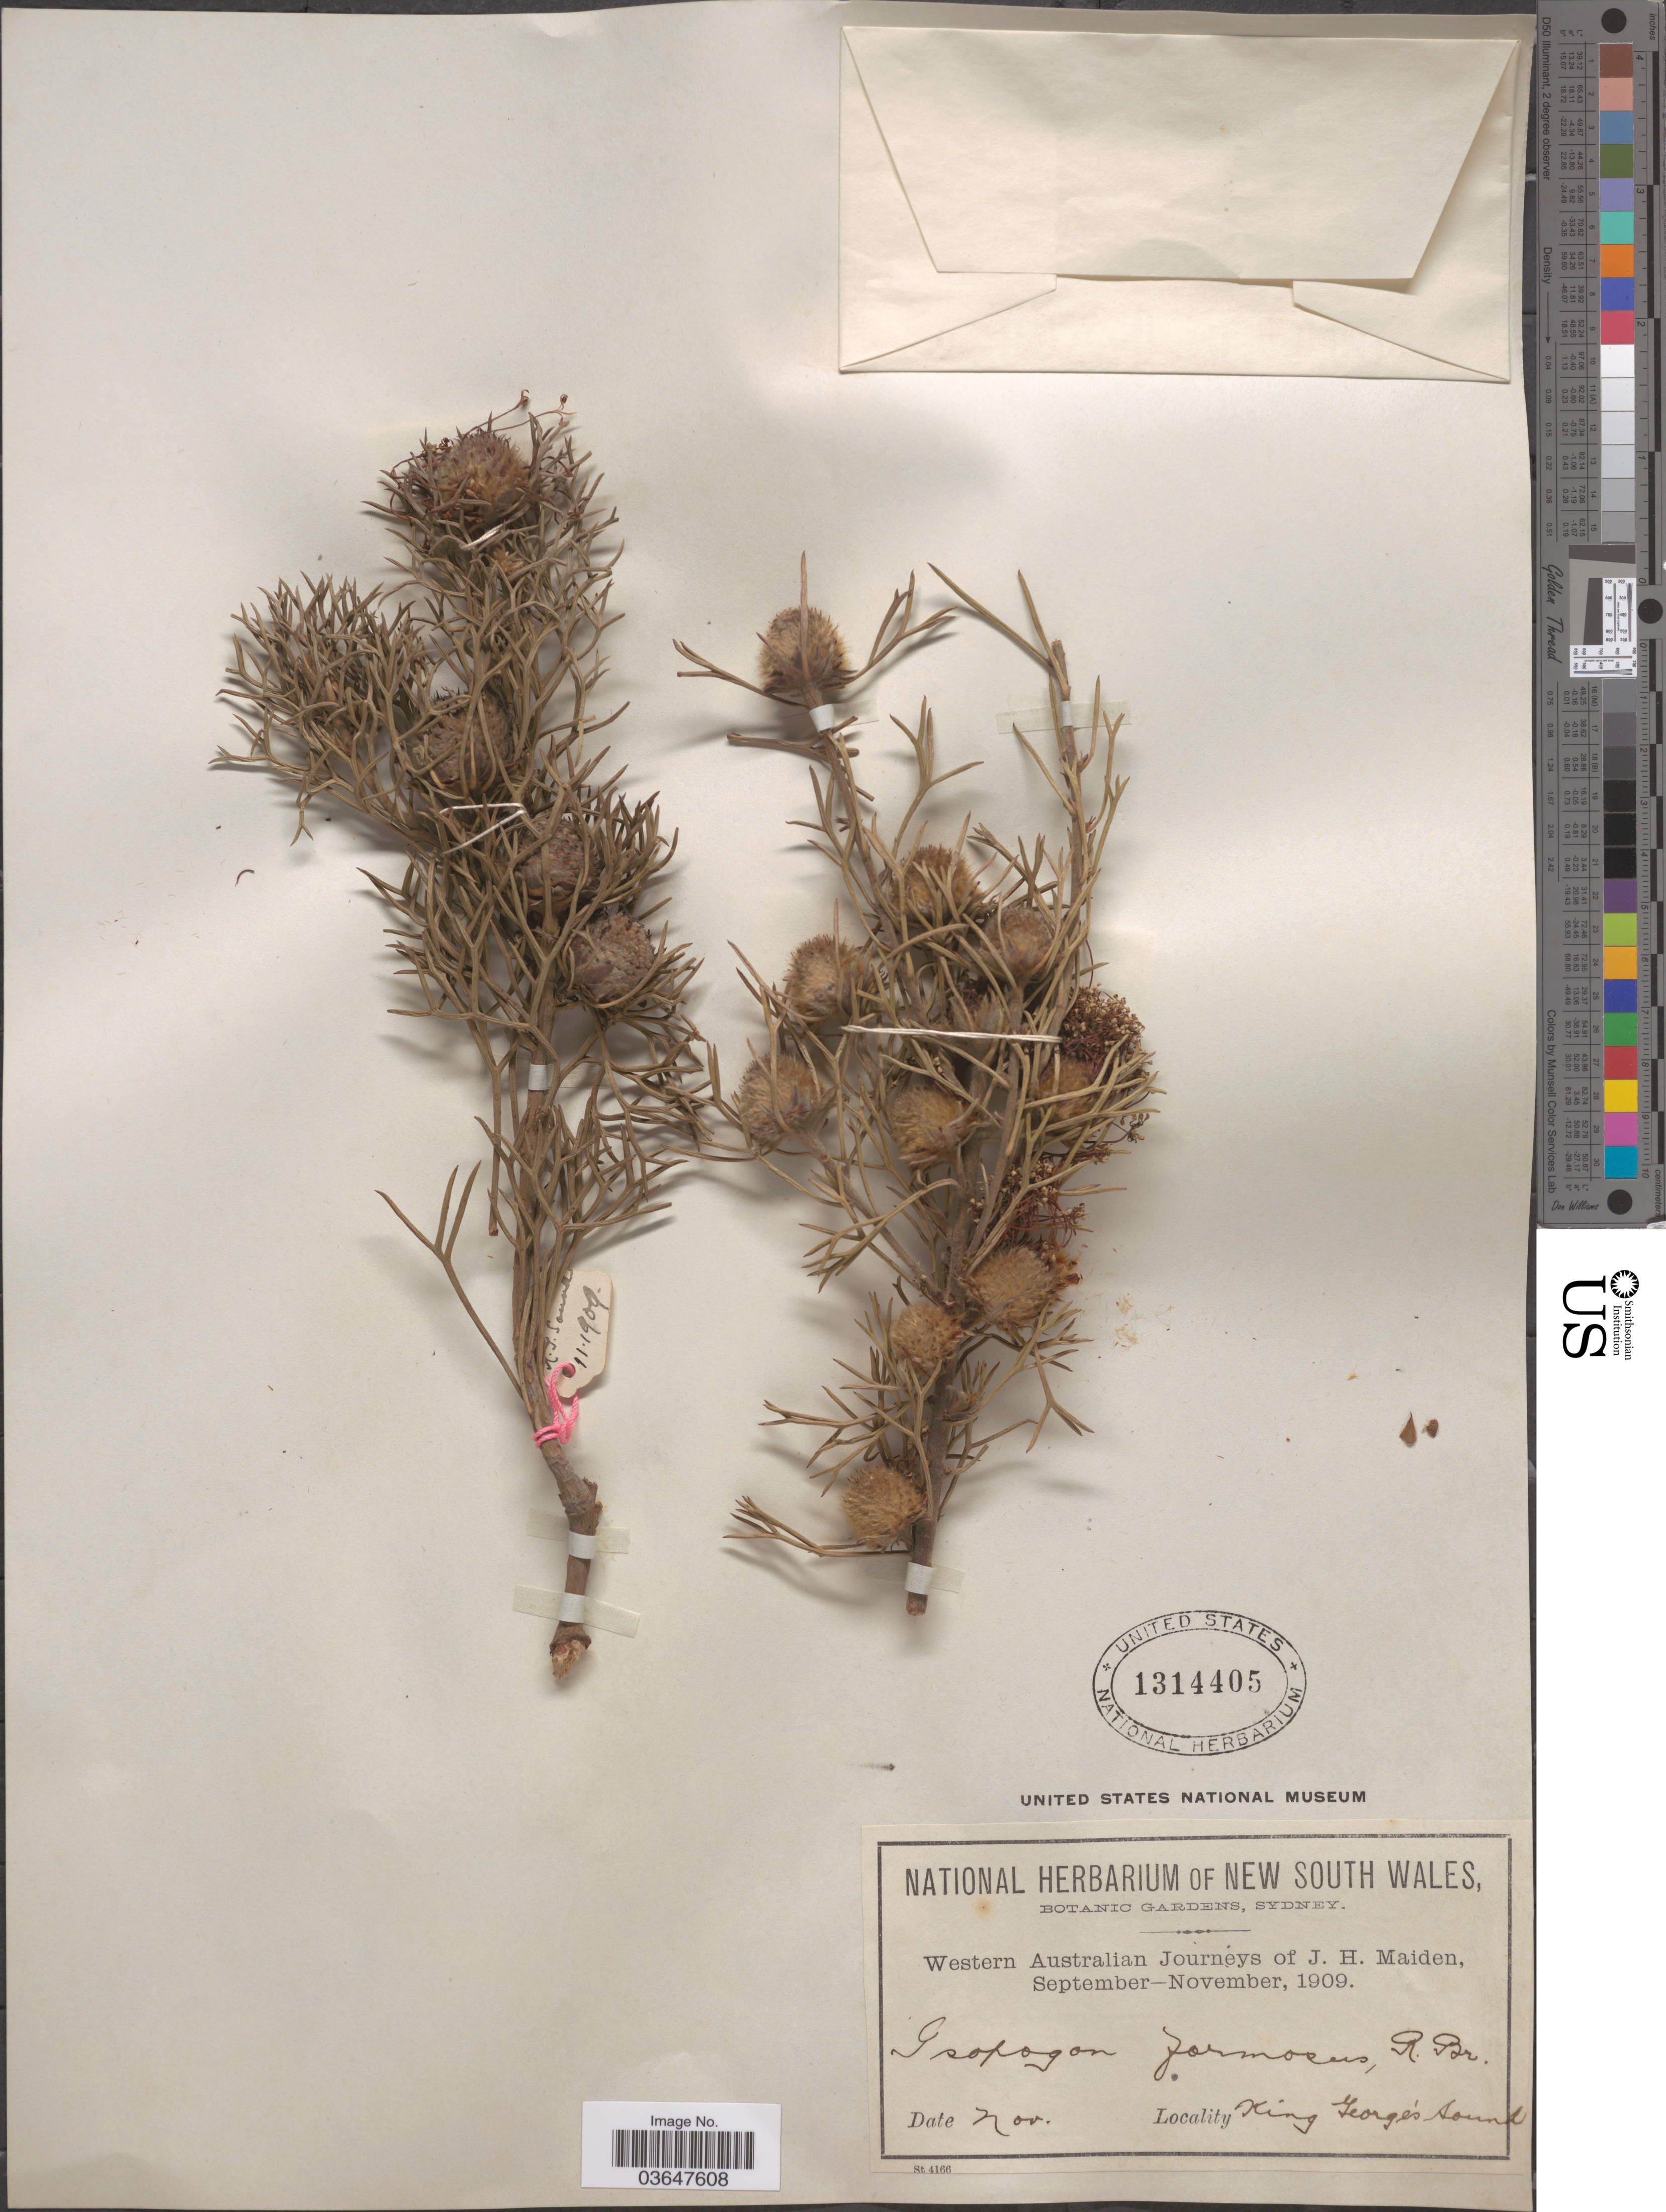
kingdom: Plantae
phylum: Tracheophyta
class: Magnoliopsida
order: Proteales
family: Proteaceae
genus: Isopogon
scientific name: Isopogon formosus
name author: R. Br.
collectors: J. Maiden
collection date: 1909-11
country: Australia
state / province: Western Australia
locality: King George's Sound.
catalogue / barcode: US 1314405